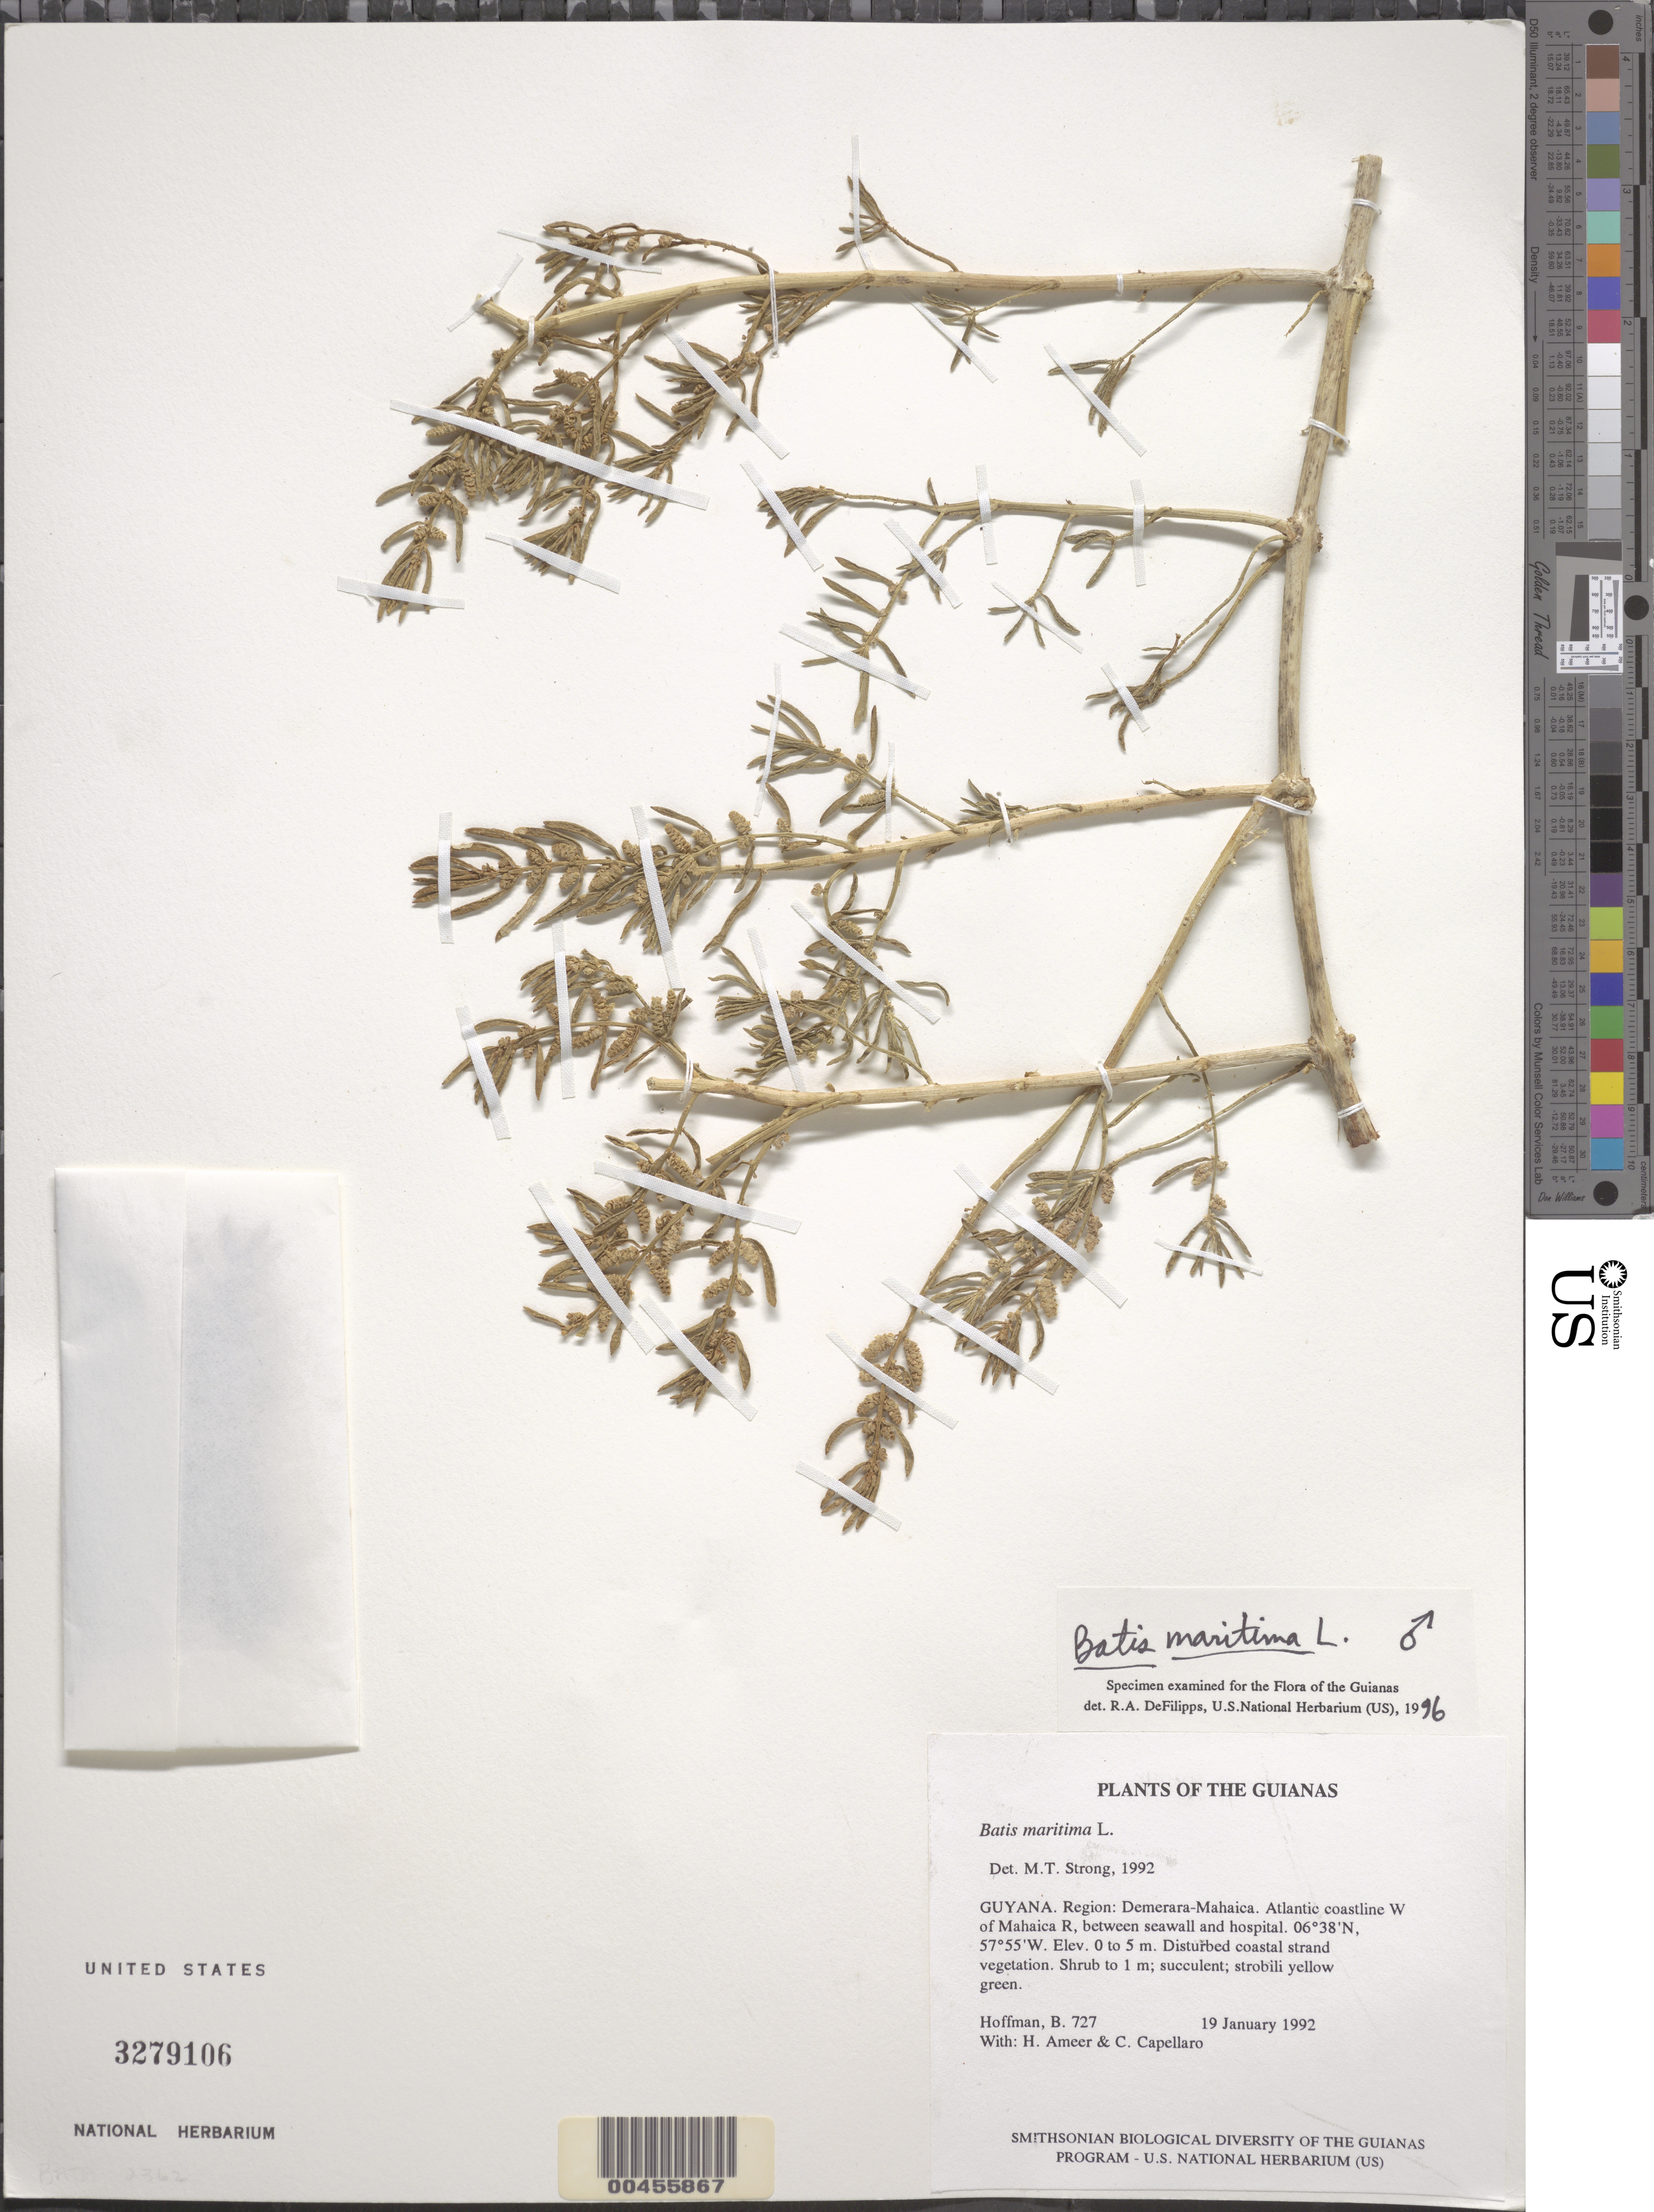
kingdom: Plantae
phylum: Tracheophyta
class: Magnoliopsida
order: Brassicales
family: Bataceae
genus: Batis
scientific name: Batis maritima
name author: L.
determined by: DeFilipps, R. A.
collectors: B. Hoffman, H. Ameer & C. Capellaro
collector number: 727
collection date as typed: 19 January 1992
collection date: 1992-01-19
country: Guyana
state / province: Demerara-Mahaica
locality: Atlantic coastline W of Mahaica R., between seawall and hospital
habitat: Disturbed coastal strand vegetation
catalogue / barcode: US 3279106